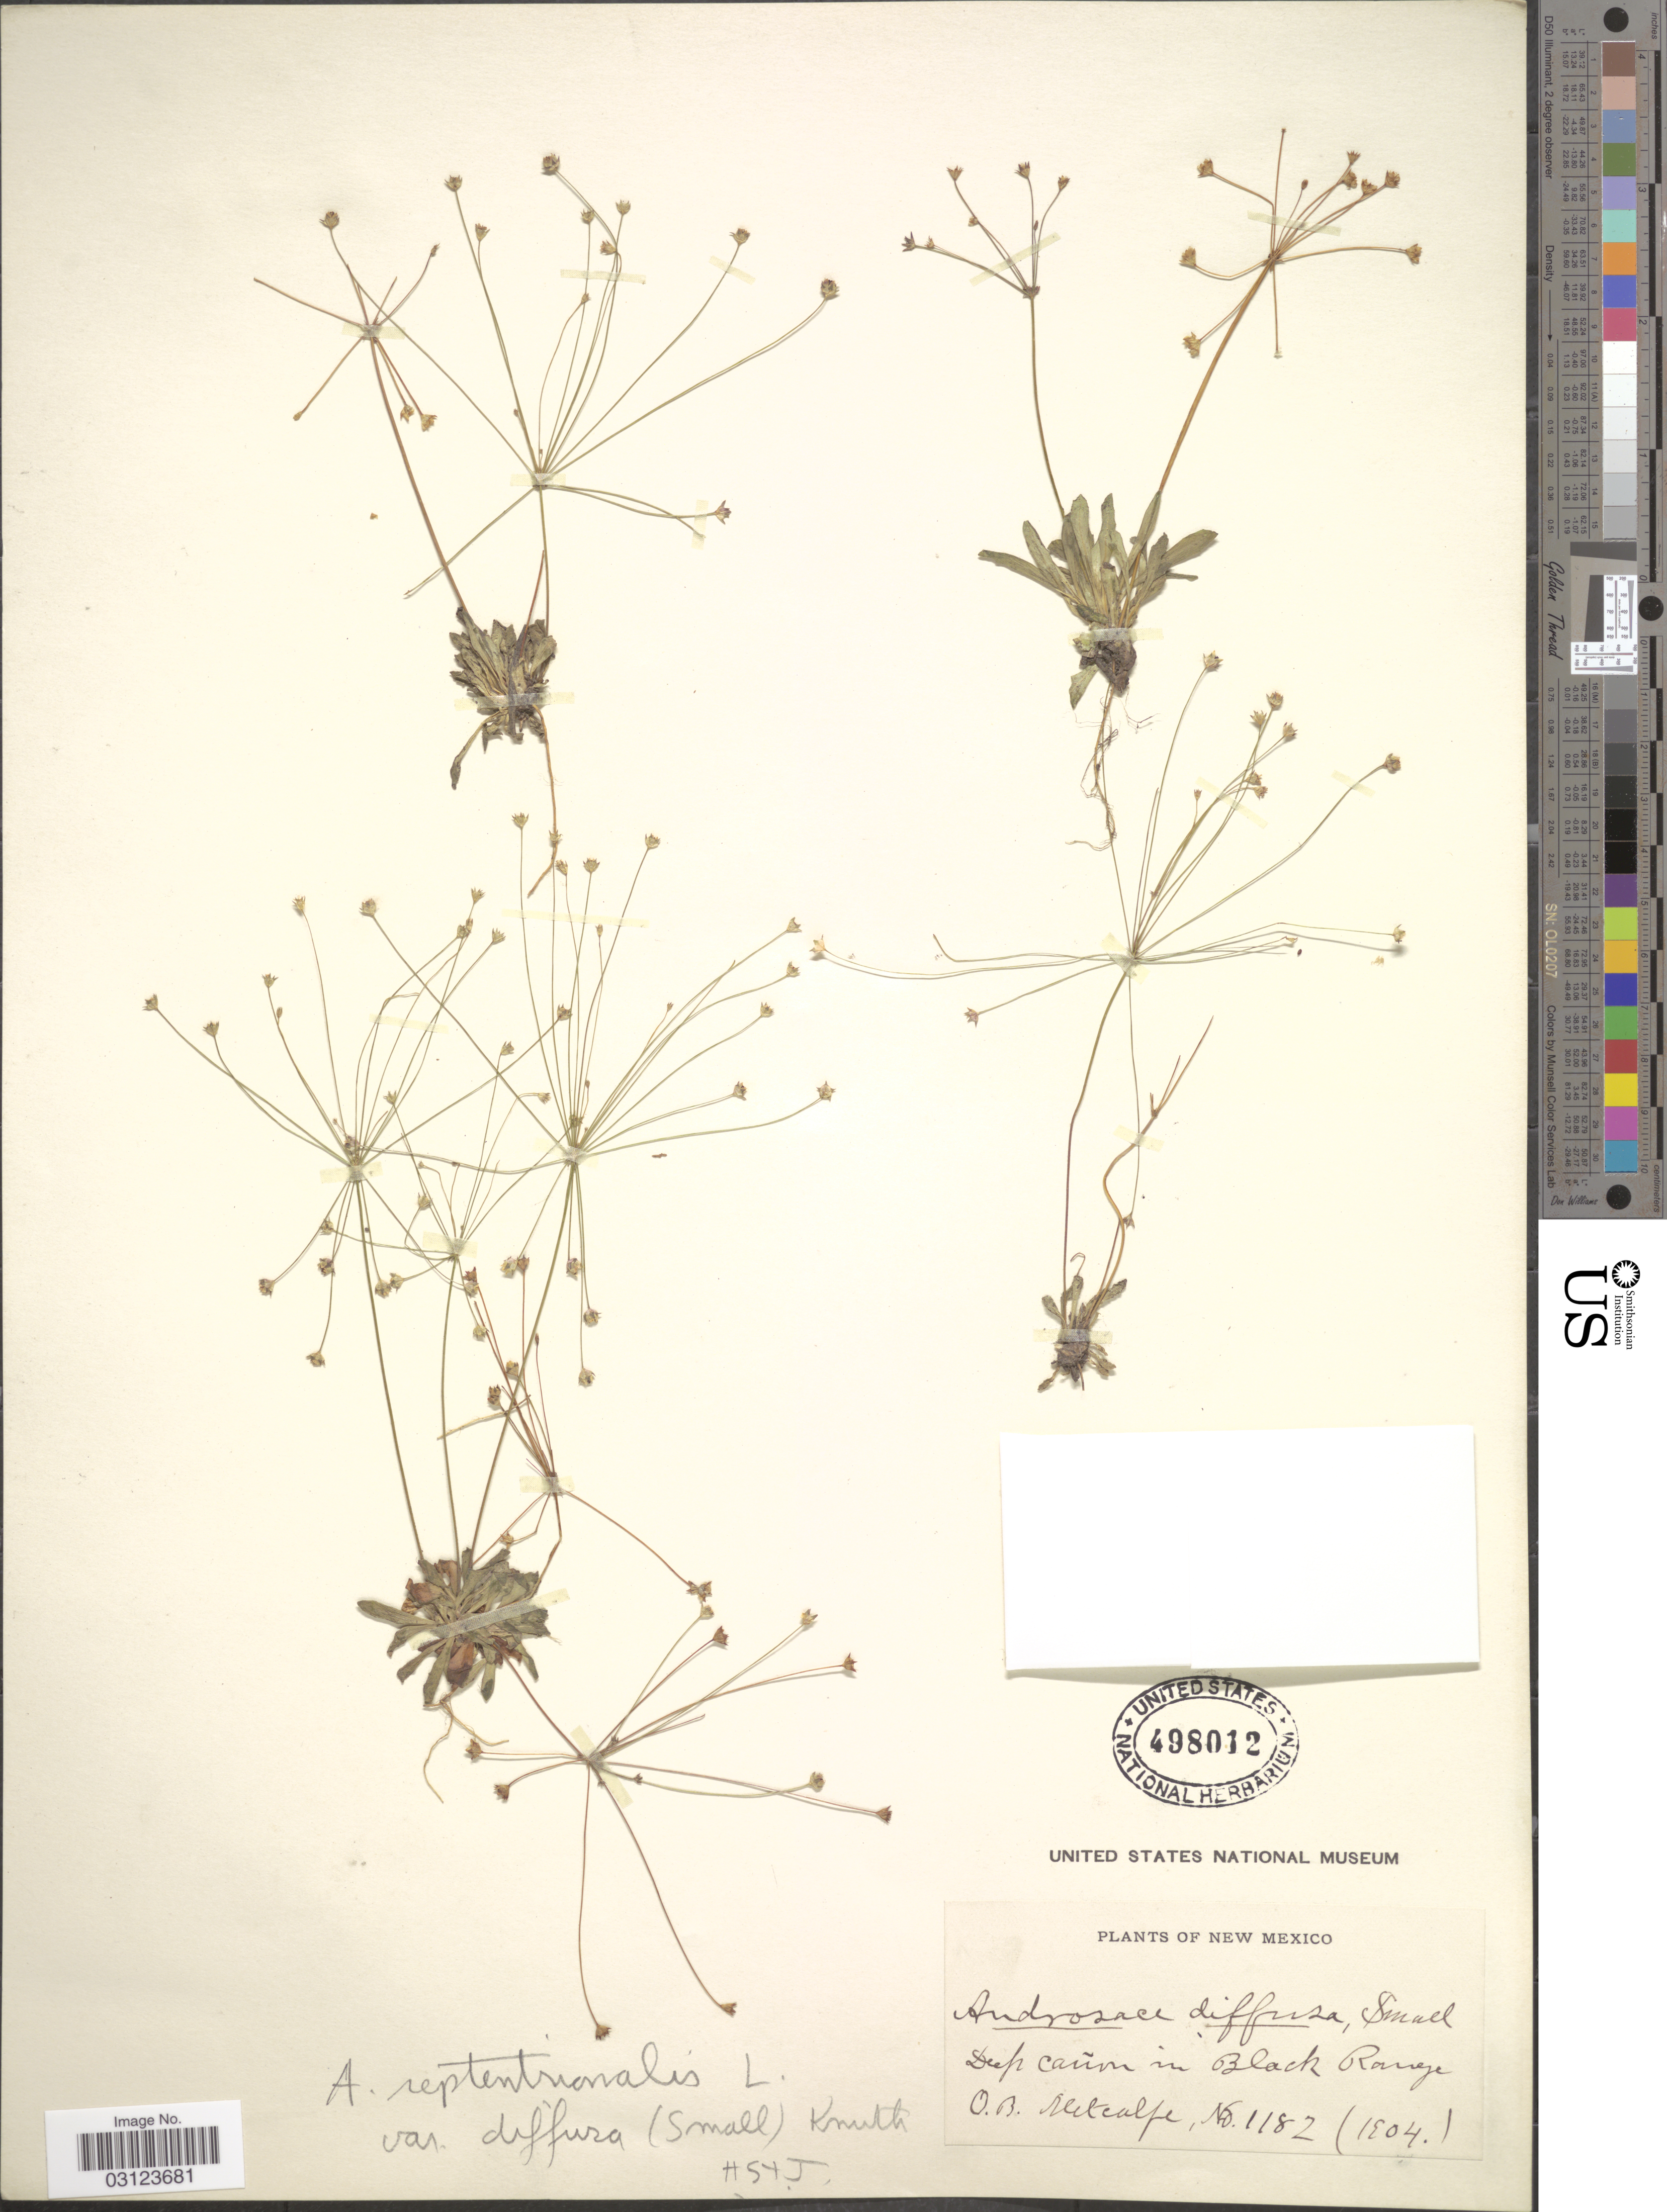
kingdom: Plantae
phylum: Tracheophyta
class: Magnoliopsida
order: Ericales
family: Primulaceae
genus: Androsace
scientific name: Androsace septentrionalis subsp. subulifera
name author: (A. Gray) G.T. Robbins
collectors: O. B. Metcalfe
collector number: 1182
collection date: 1904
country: United States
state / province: New Mexico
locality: Deep cañon in Black Range.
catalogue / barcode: US 498012